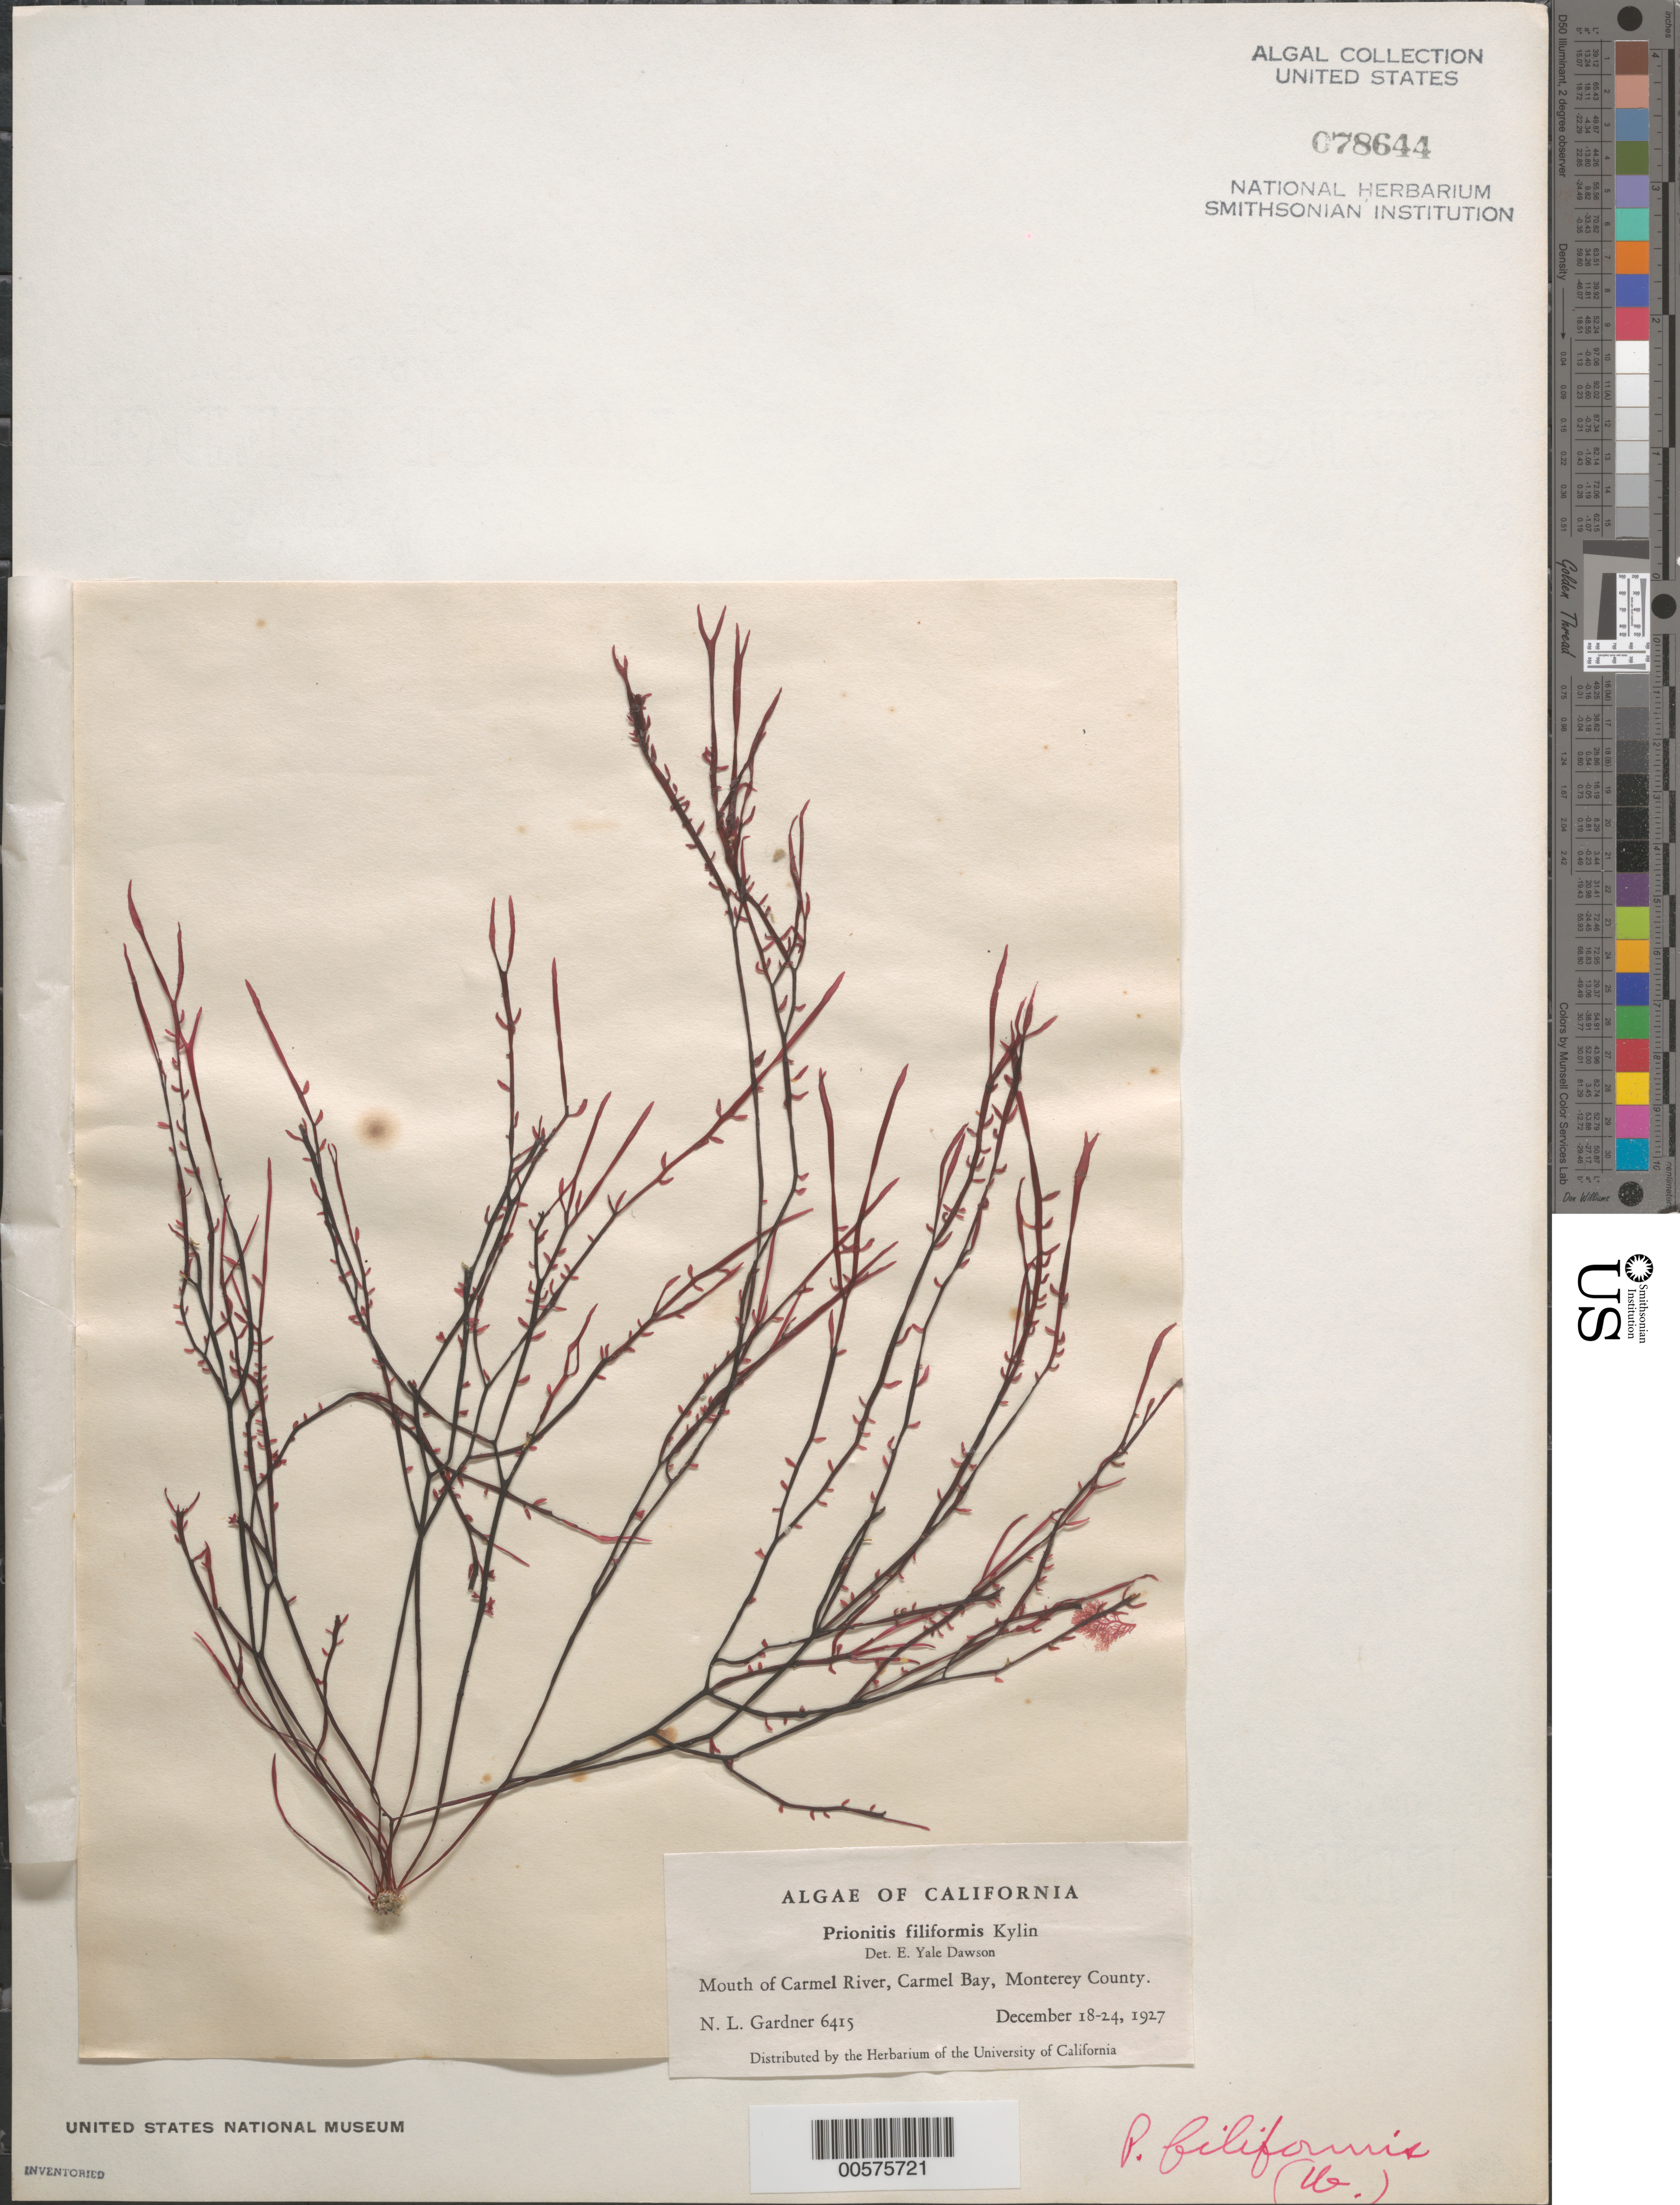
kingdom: Plantae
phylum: Rhodophyta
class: Florideophyceae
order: Halymeniales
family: Halymeniaceae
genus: Prionitis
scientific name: Prionitis filiformis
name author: Kylin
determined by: Dawson, E. Y.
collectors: N. Gardner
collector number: NLG 6415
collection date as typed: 18 Dec 1927 TO 24 Dec 1927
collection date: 1927-12-18/1927-12-24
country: United States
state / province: California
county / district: Monterey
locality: Carmel River mouth, Carmel Bay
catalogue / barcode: US 78644